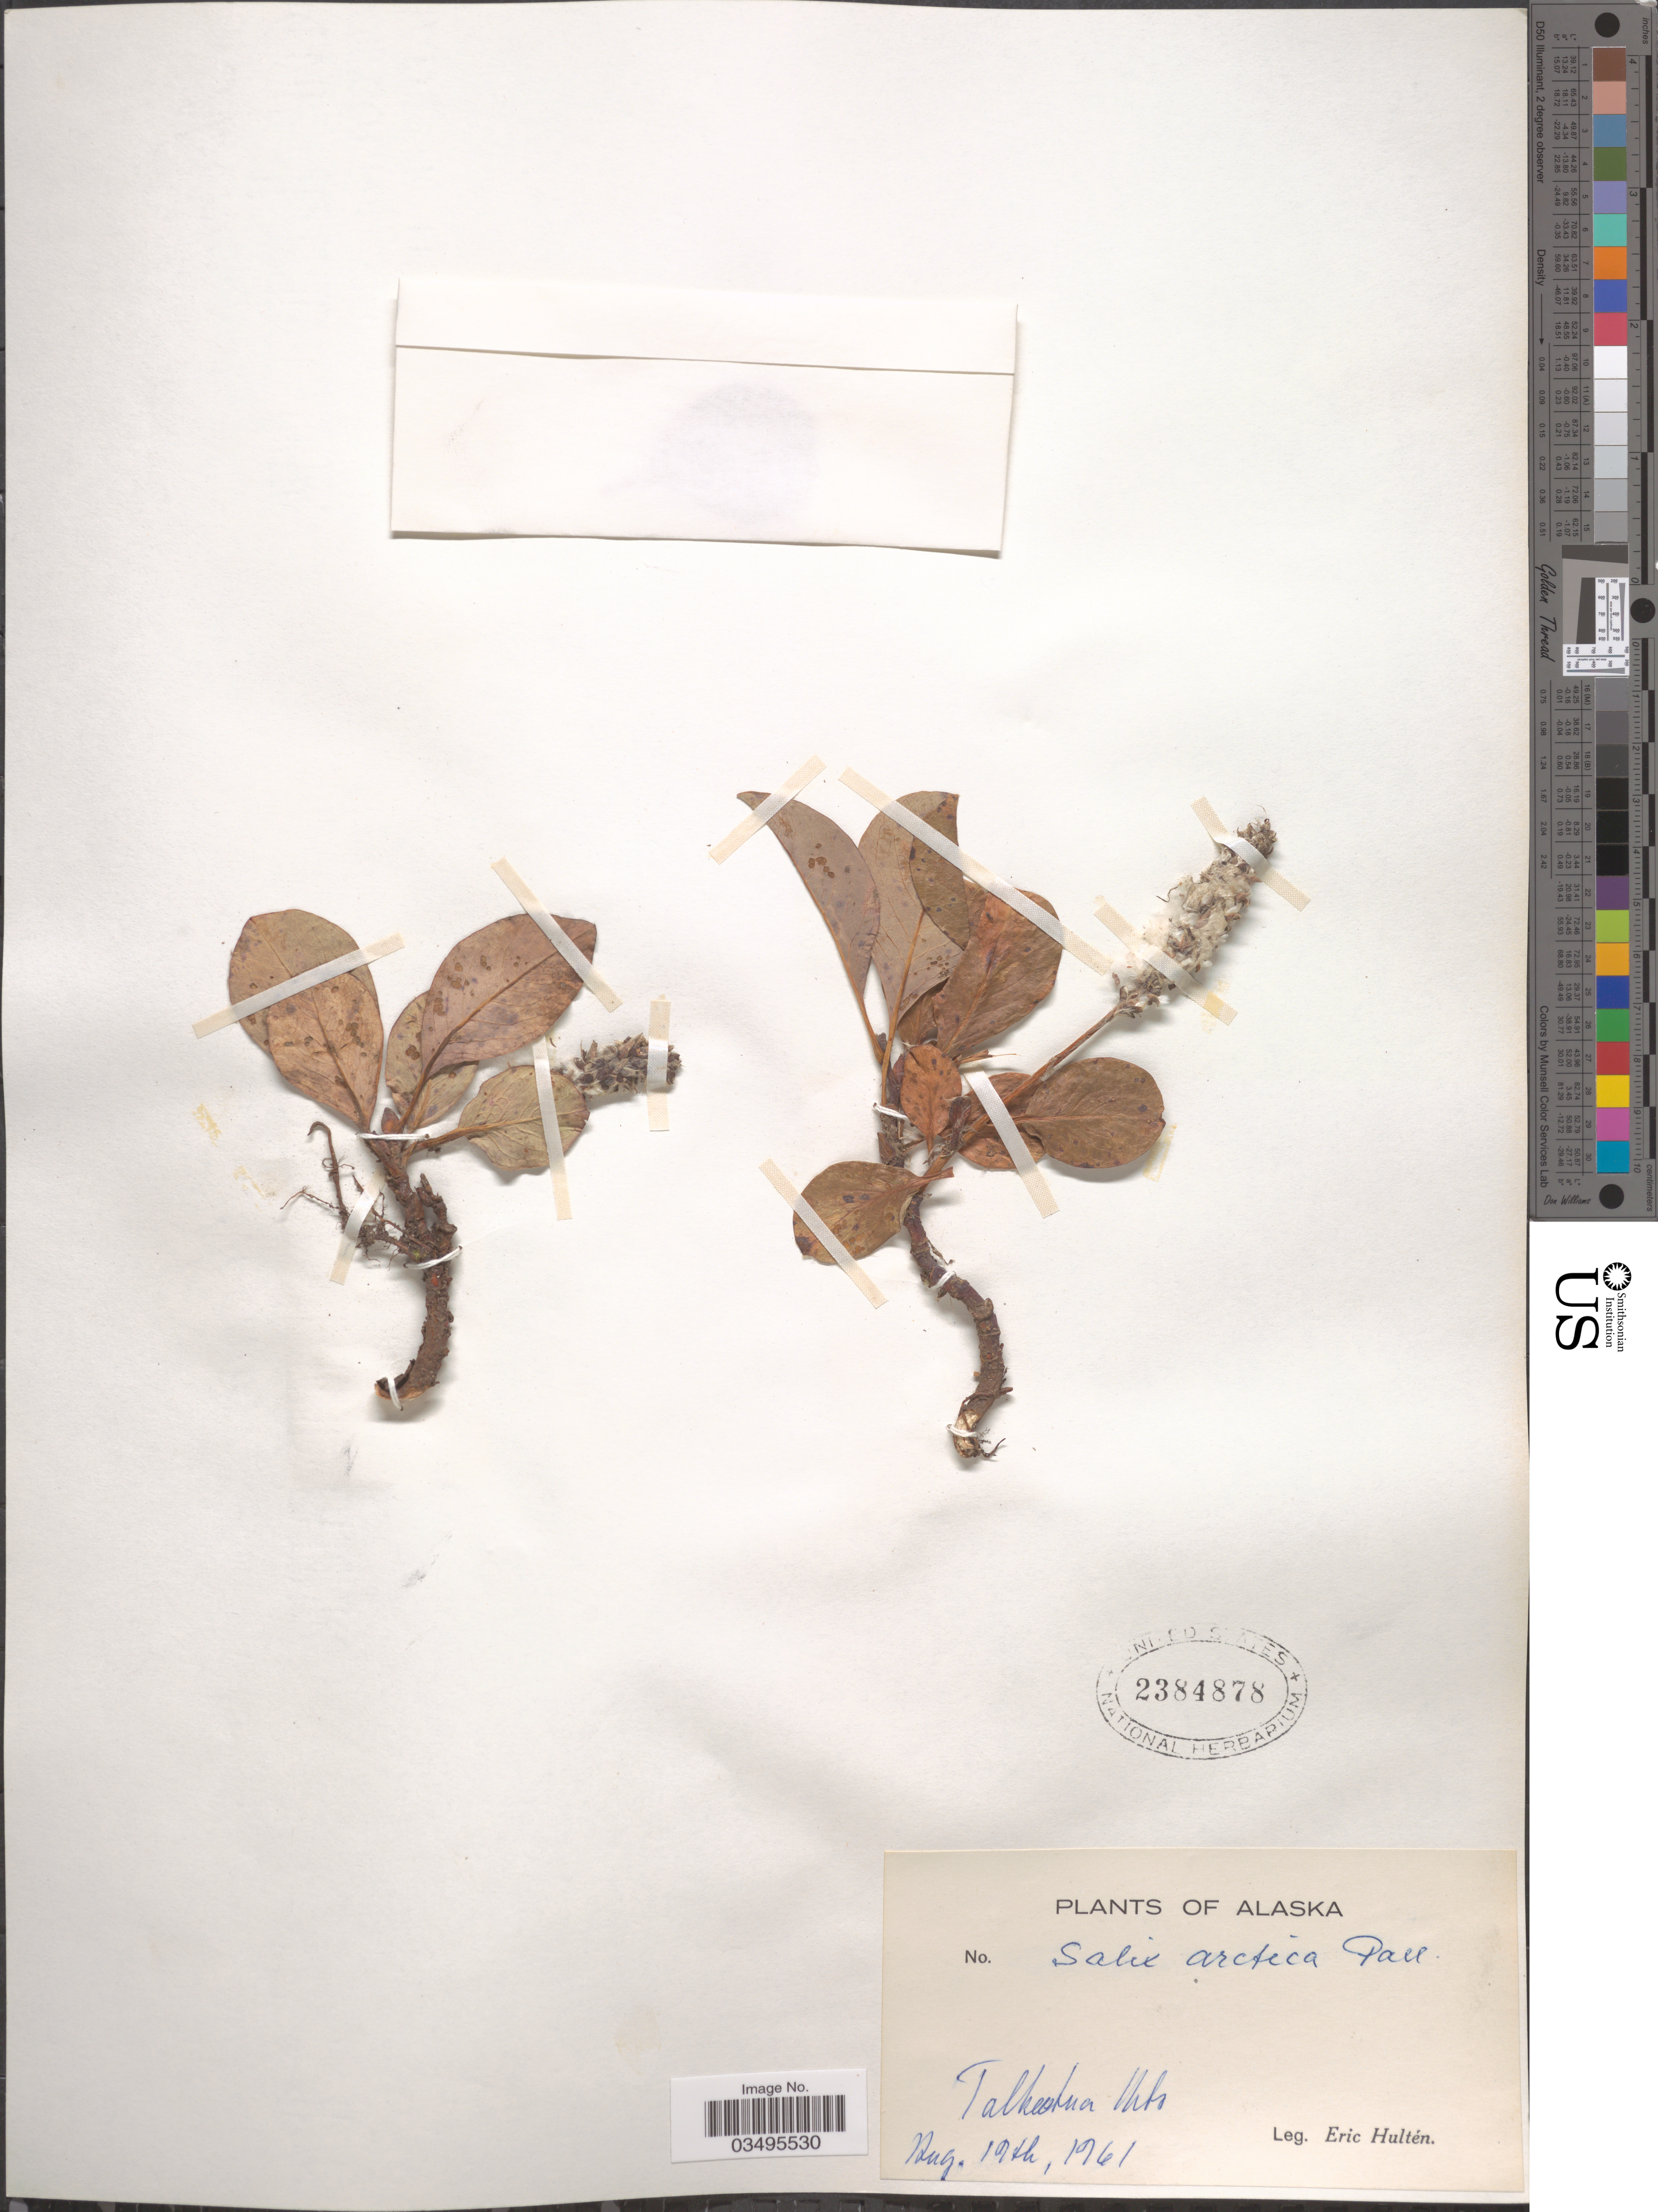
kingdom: Plantae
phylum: Tracheophyta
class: Magnoliopsida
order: Malpighiales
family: Salicaceae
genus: Salix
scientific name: Salix arctica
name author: Pall.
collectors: E. G. Hultén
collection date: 1961-08-19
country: United States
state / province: Alaska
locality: Talkeetna Mts.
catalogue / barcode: US 2384878